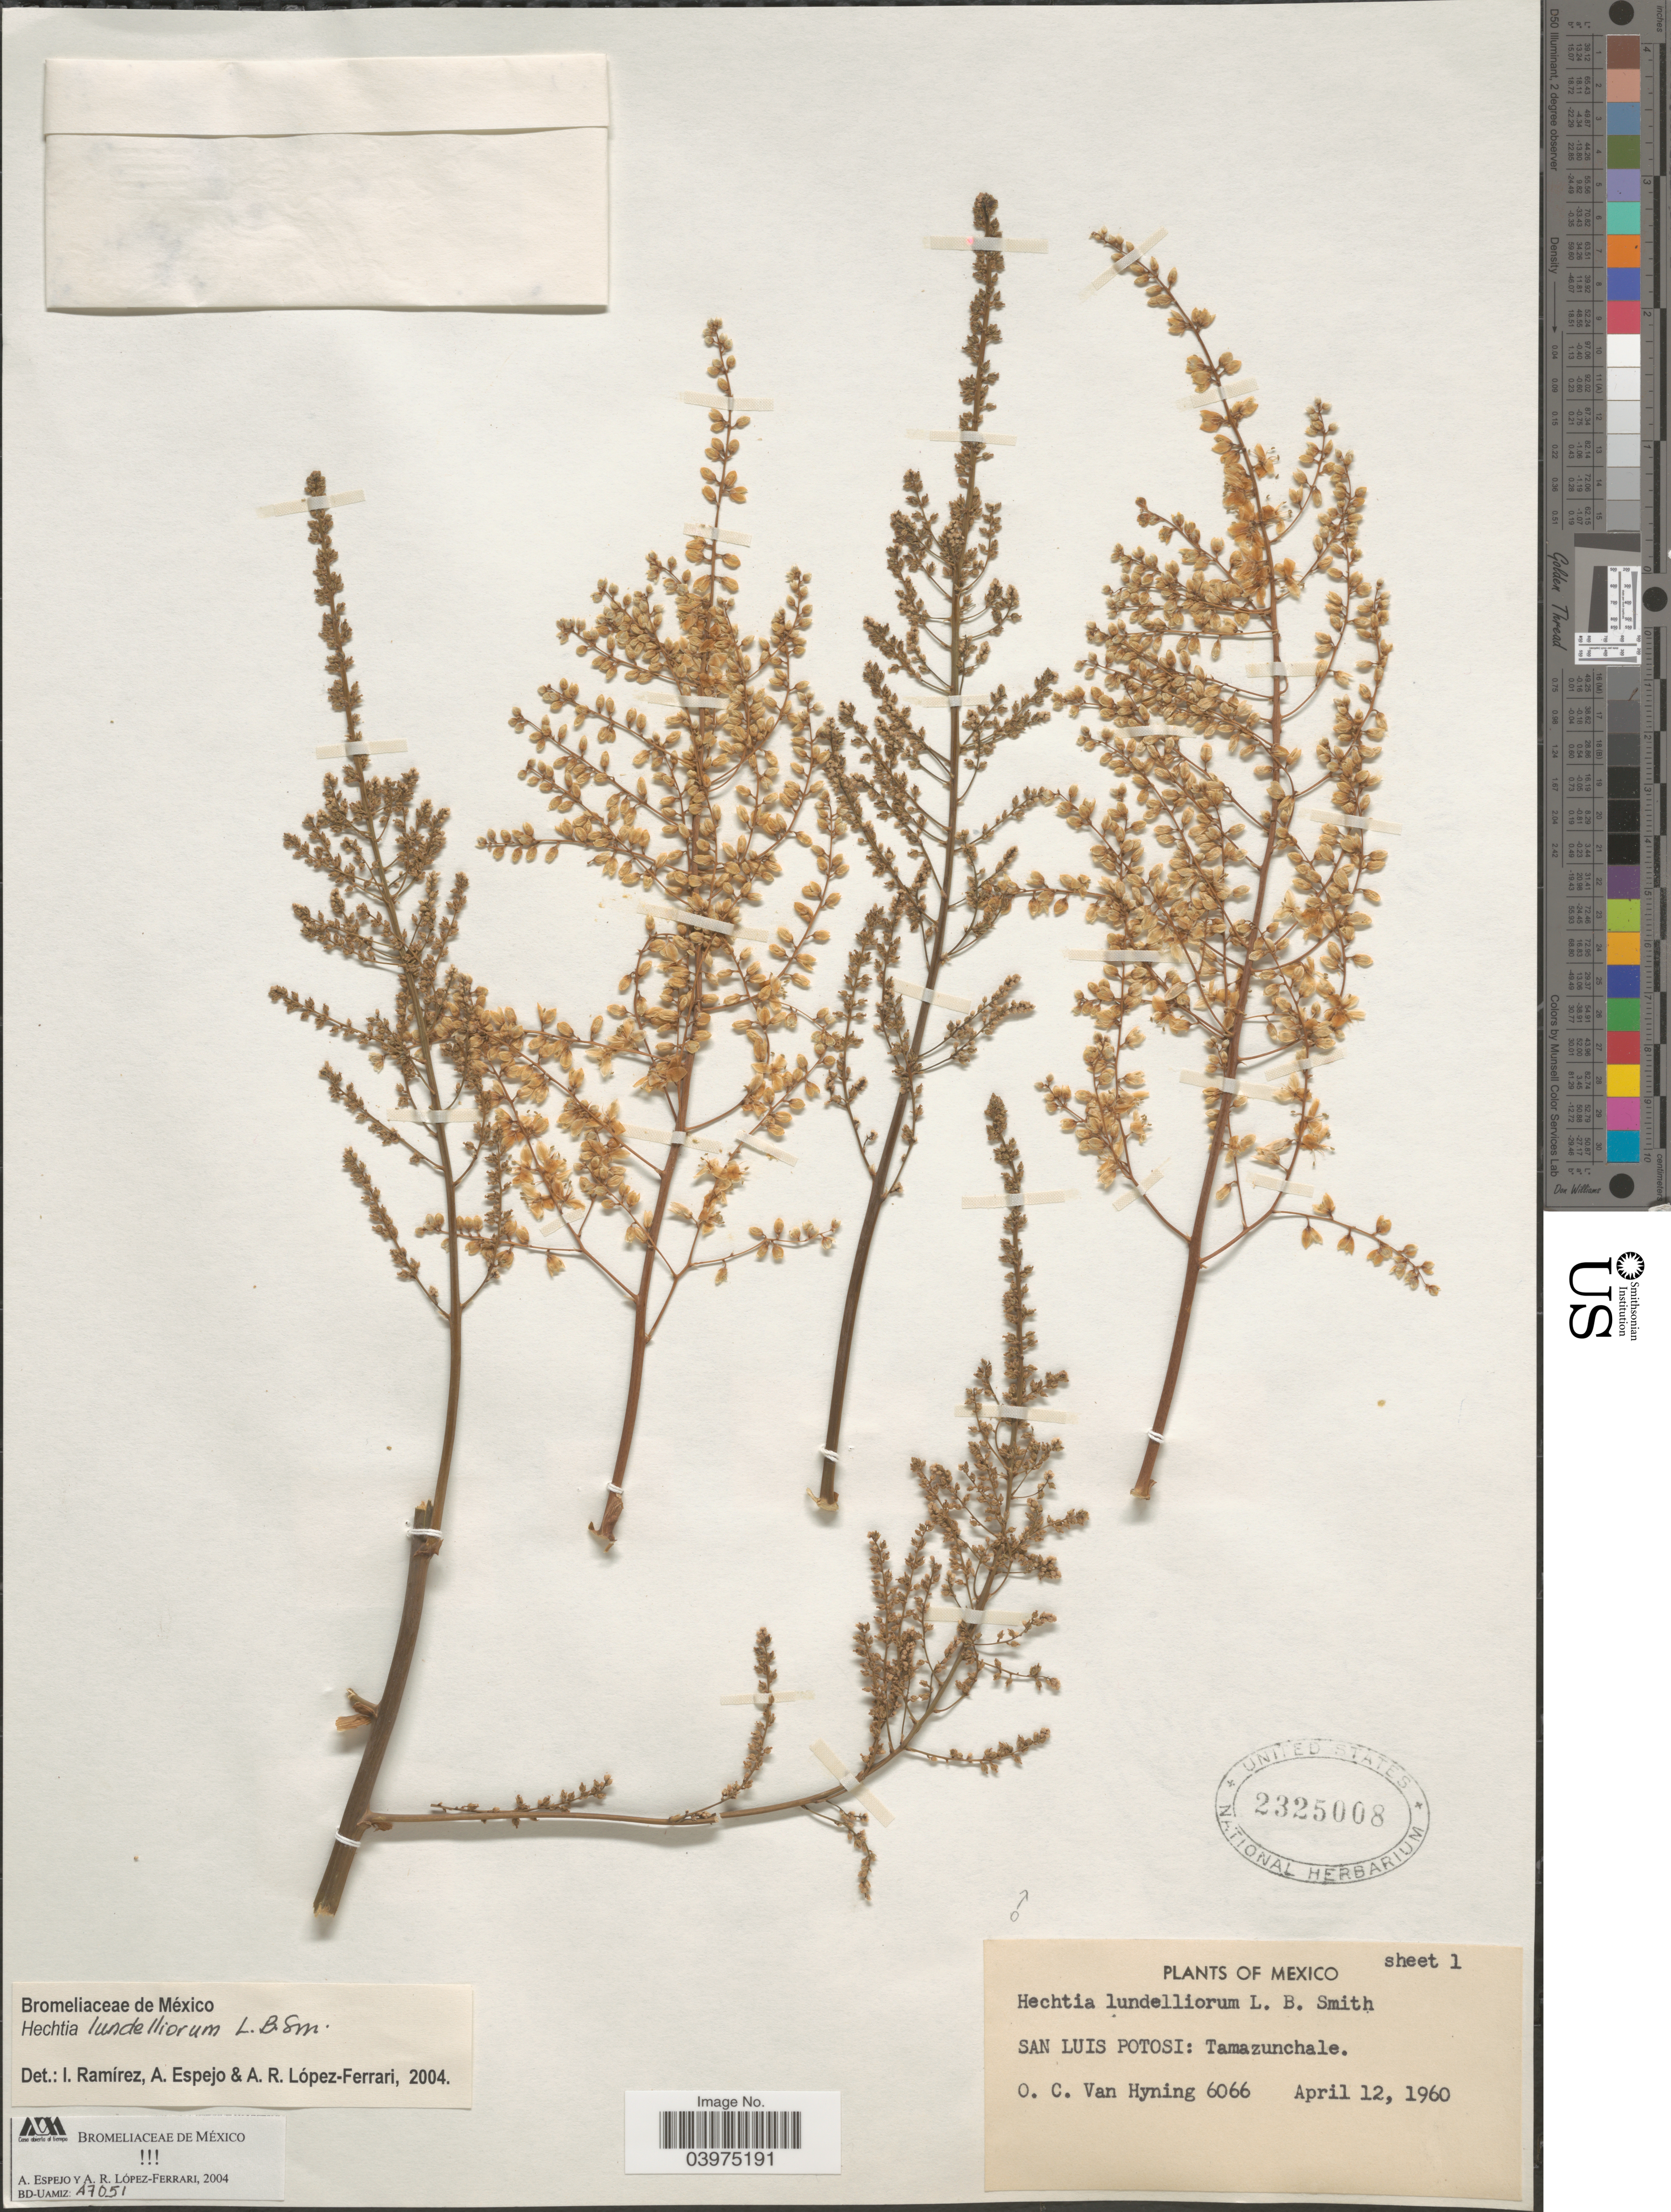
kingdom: Plantae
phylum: Tracheophyta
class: Liliopsida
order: Poales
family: Bromeliaceae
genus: Hechtia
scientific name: Hechtia lundelliorum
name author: L.B. Sm.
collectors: O. Van Hyning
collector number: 6066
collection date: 1960-04-12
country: Mexico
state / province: San Luis Potosí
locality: Tamazunchale.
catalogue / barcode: US 2325008